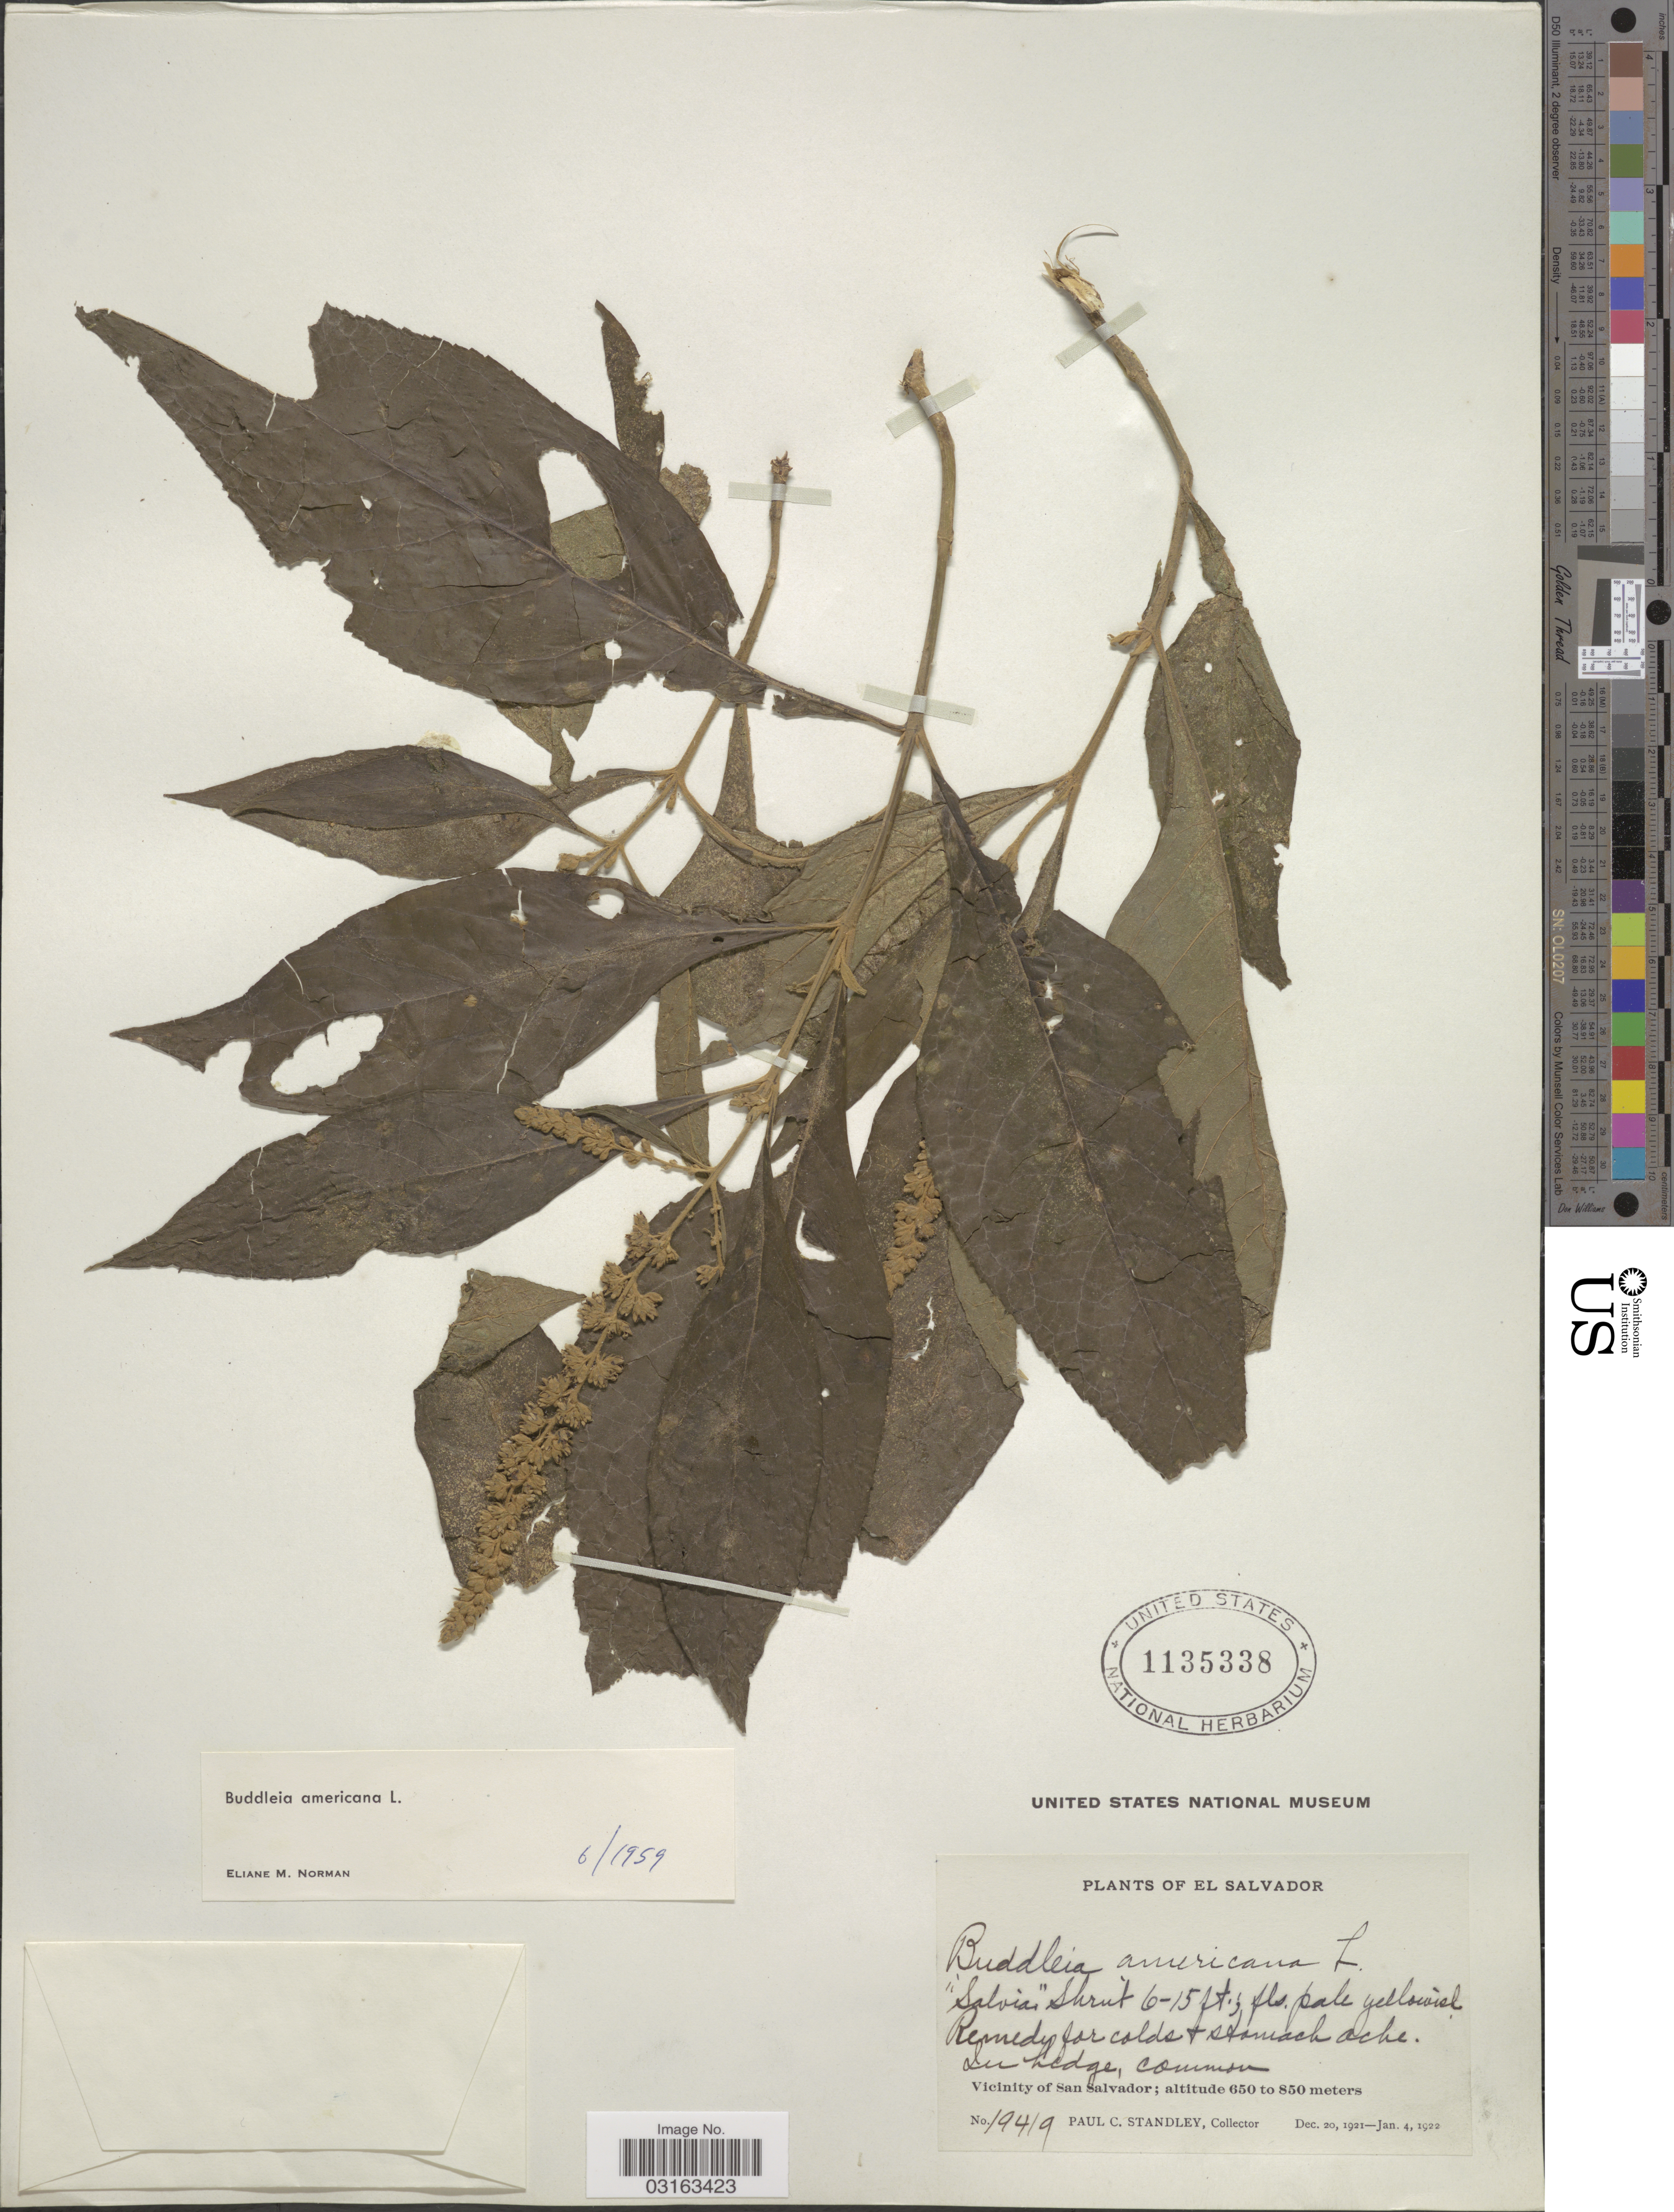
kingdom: Plantae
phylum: Tracheophyta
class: Magnoliopsida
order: Lamiales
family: Scrophulariaceae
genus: Buddleja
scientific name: Buddleja americana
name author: L.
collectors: P. C. Standley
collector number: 19419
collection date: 1921-12-20/1922-01-04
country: El Salvador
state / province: San Salvador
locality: Vicinity of San Salvador.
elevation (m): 650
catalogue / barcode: US 1135338